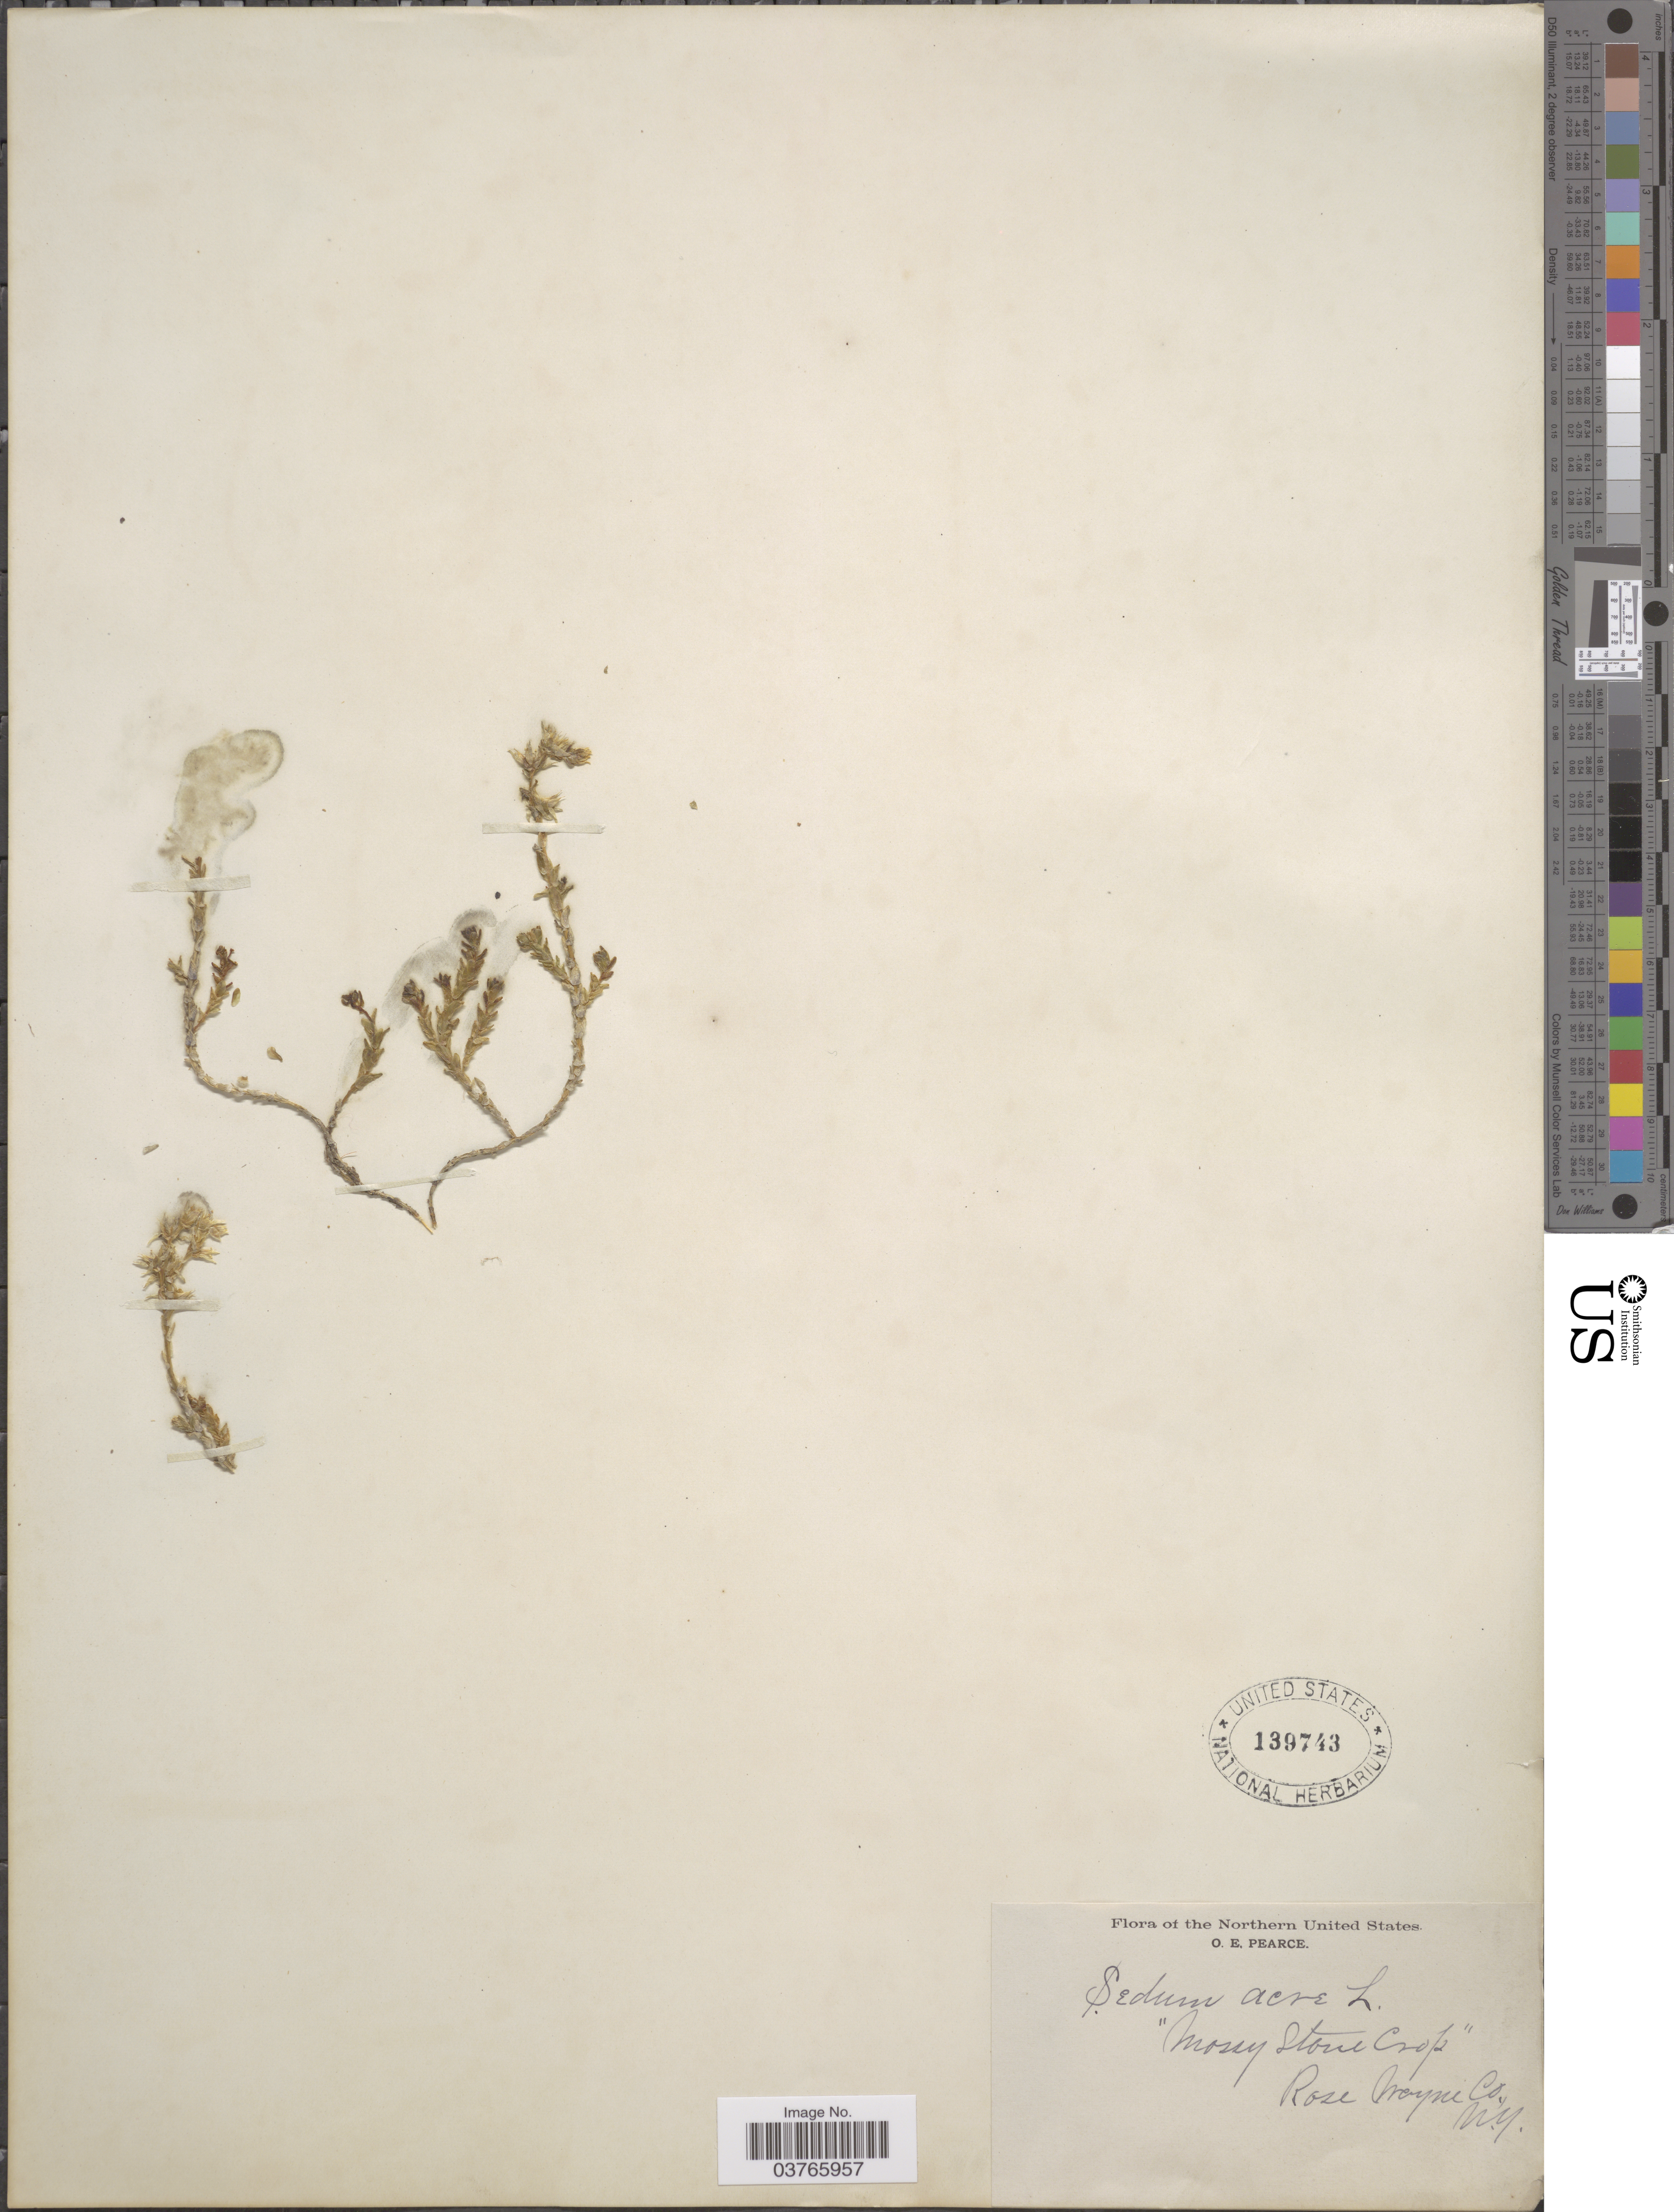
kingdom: Plantae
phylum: Tracheophyta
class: Magnoliopsida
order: Saxifragales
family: Crassulaceae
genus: Sedum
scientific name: Sedum acre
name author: L.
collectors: O. E. Pearce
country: United States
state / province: New York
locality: The Northern United States. Rose Wayne Co.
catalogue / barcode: US 139743